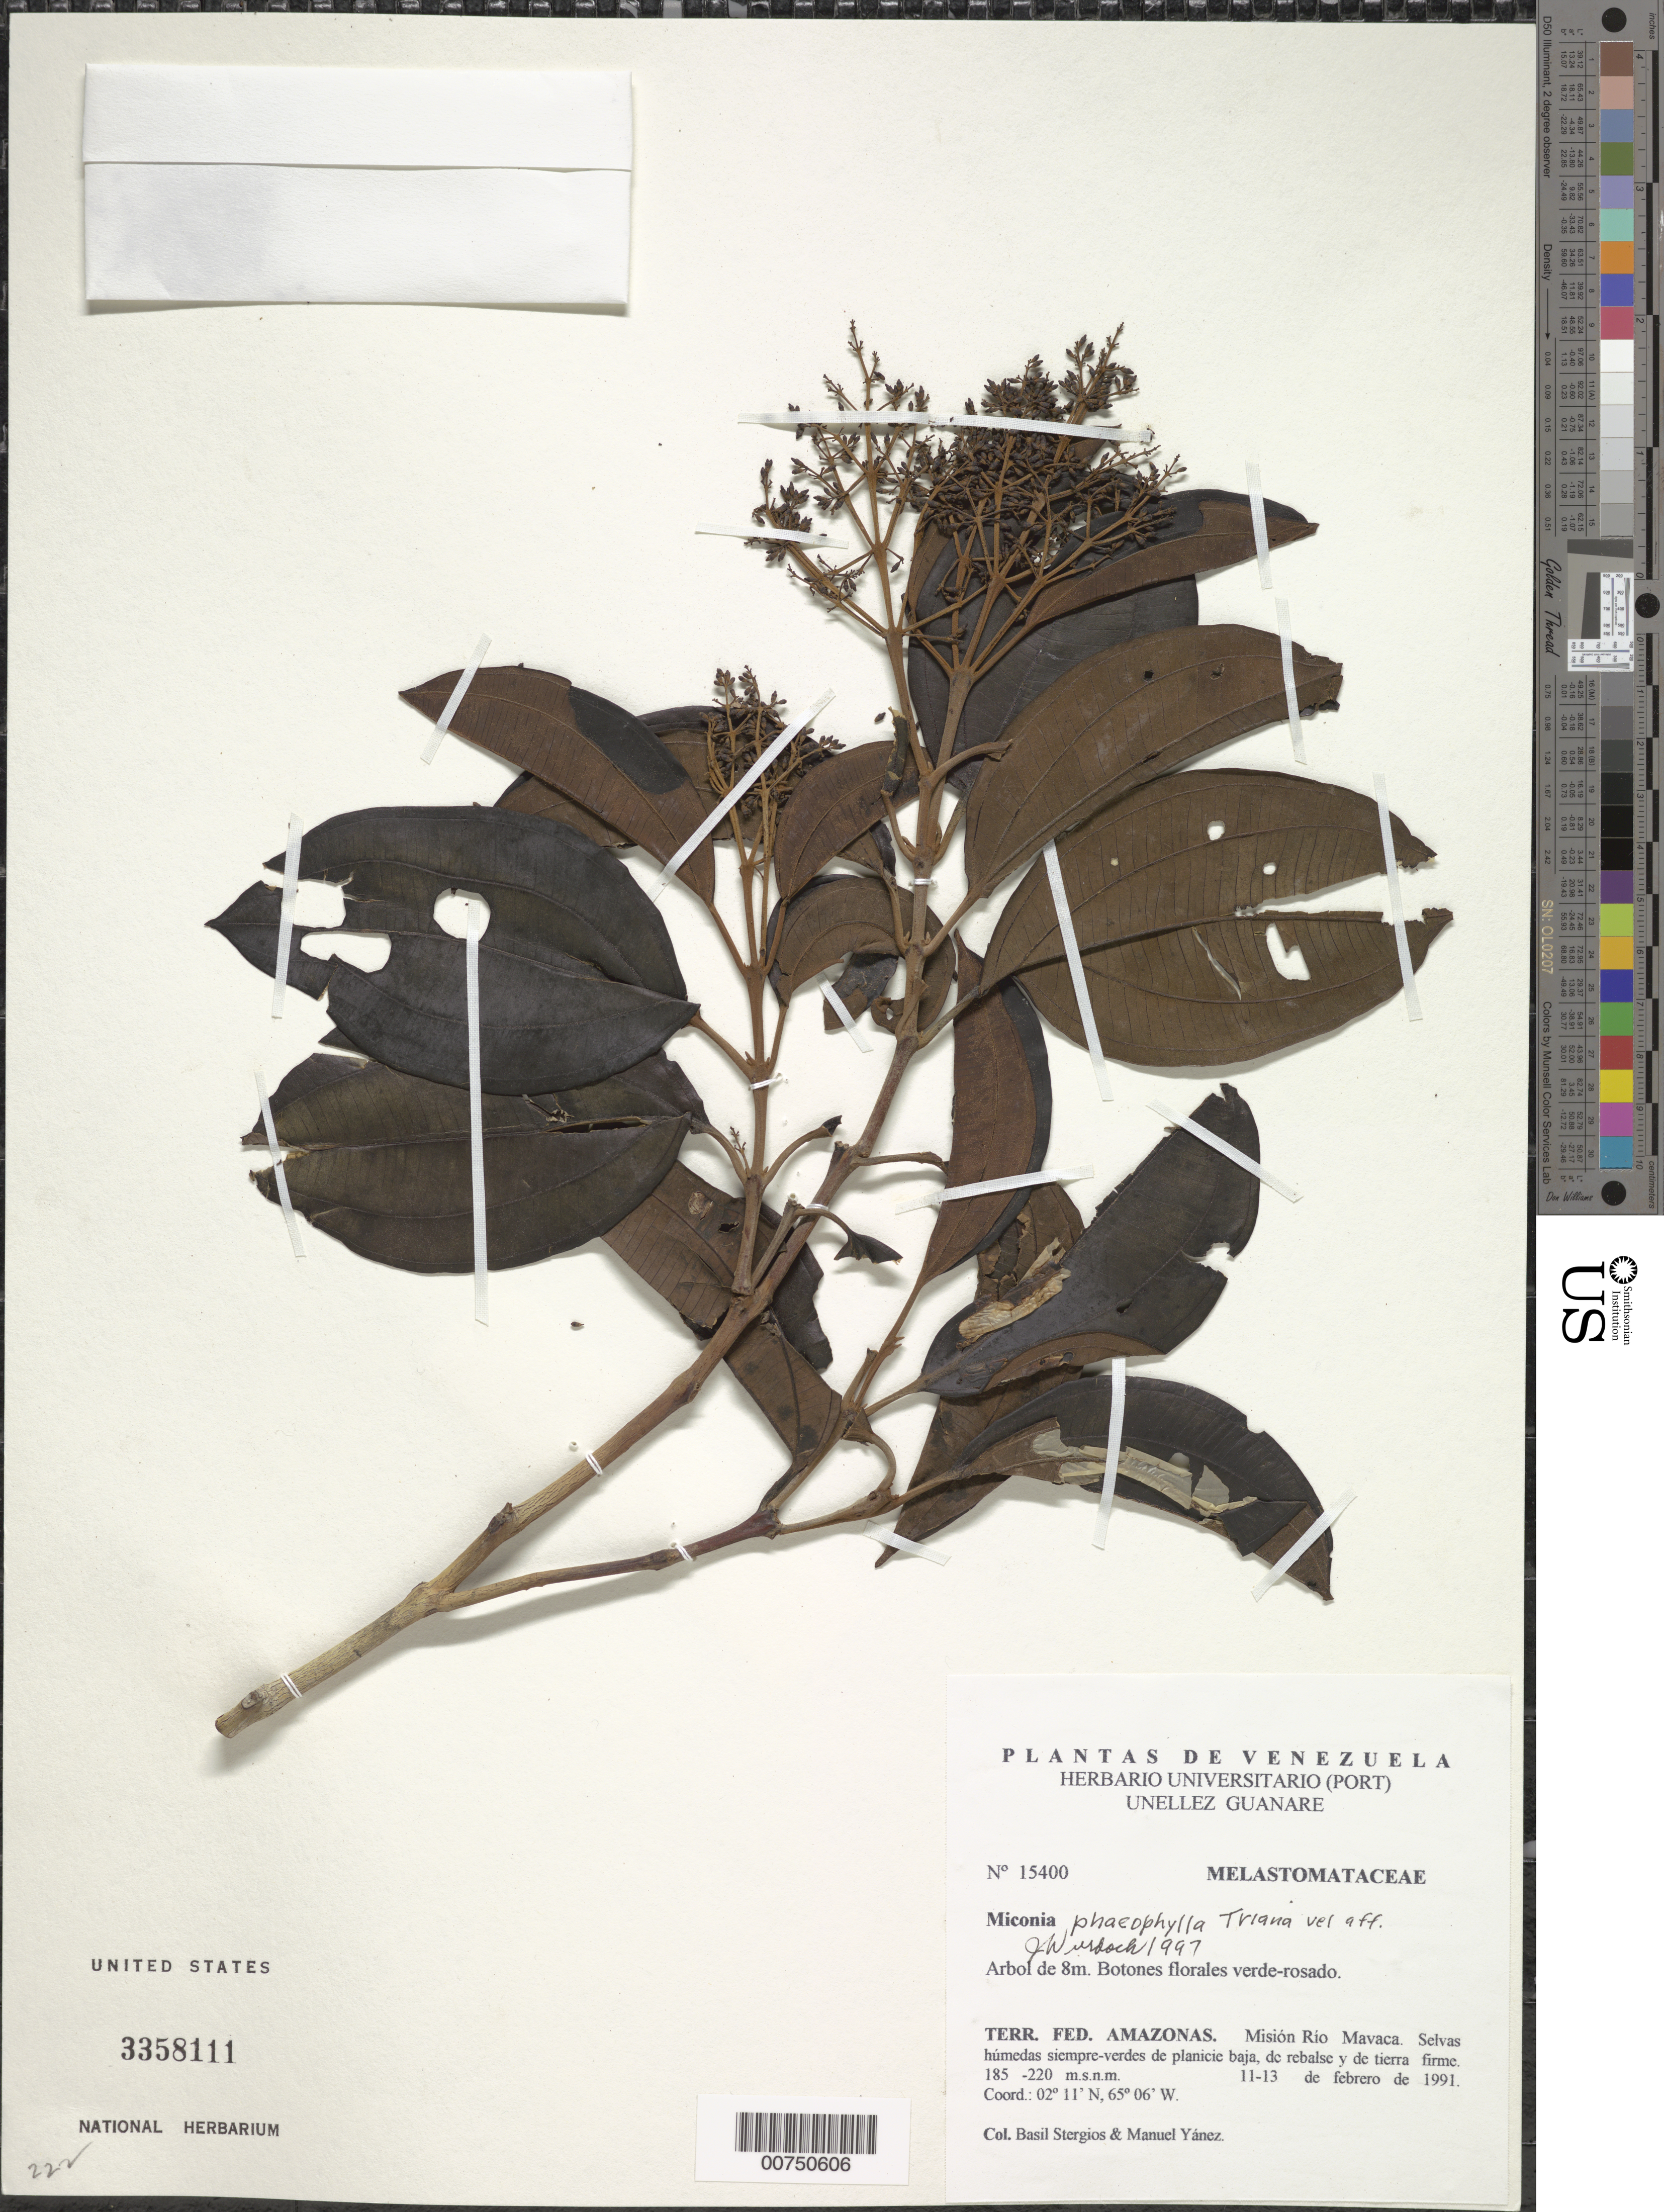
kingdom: Plantae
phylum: Tracheophyta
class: Magnoliopsida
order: Myrtales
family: Melastomataceae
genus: Miconia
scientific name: Miconia phaeophylla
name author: Triana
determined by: Wurdack, John J., (US), US (UNITED STATES)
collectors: B. G. Stergios & M. Yanez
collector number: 15400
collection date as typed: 11-Feb-91 to 13-Feb-91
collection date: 1991-02-11/1991-02-13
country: Venezuela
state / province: Amazonas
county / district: Río Negro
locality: Mision Río Mavaca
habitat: Selvas humdeas siempre-verdes de planicie baja, de rebalse y de tierra firme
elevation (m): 185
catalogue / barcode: US 3358111